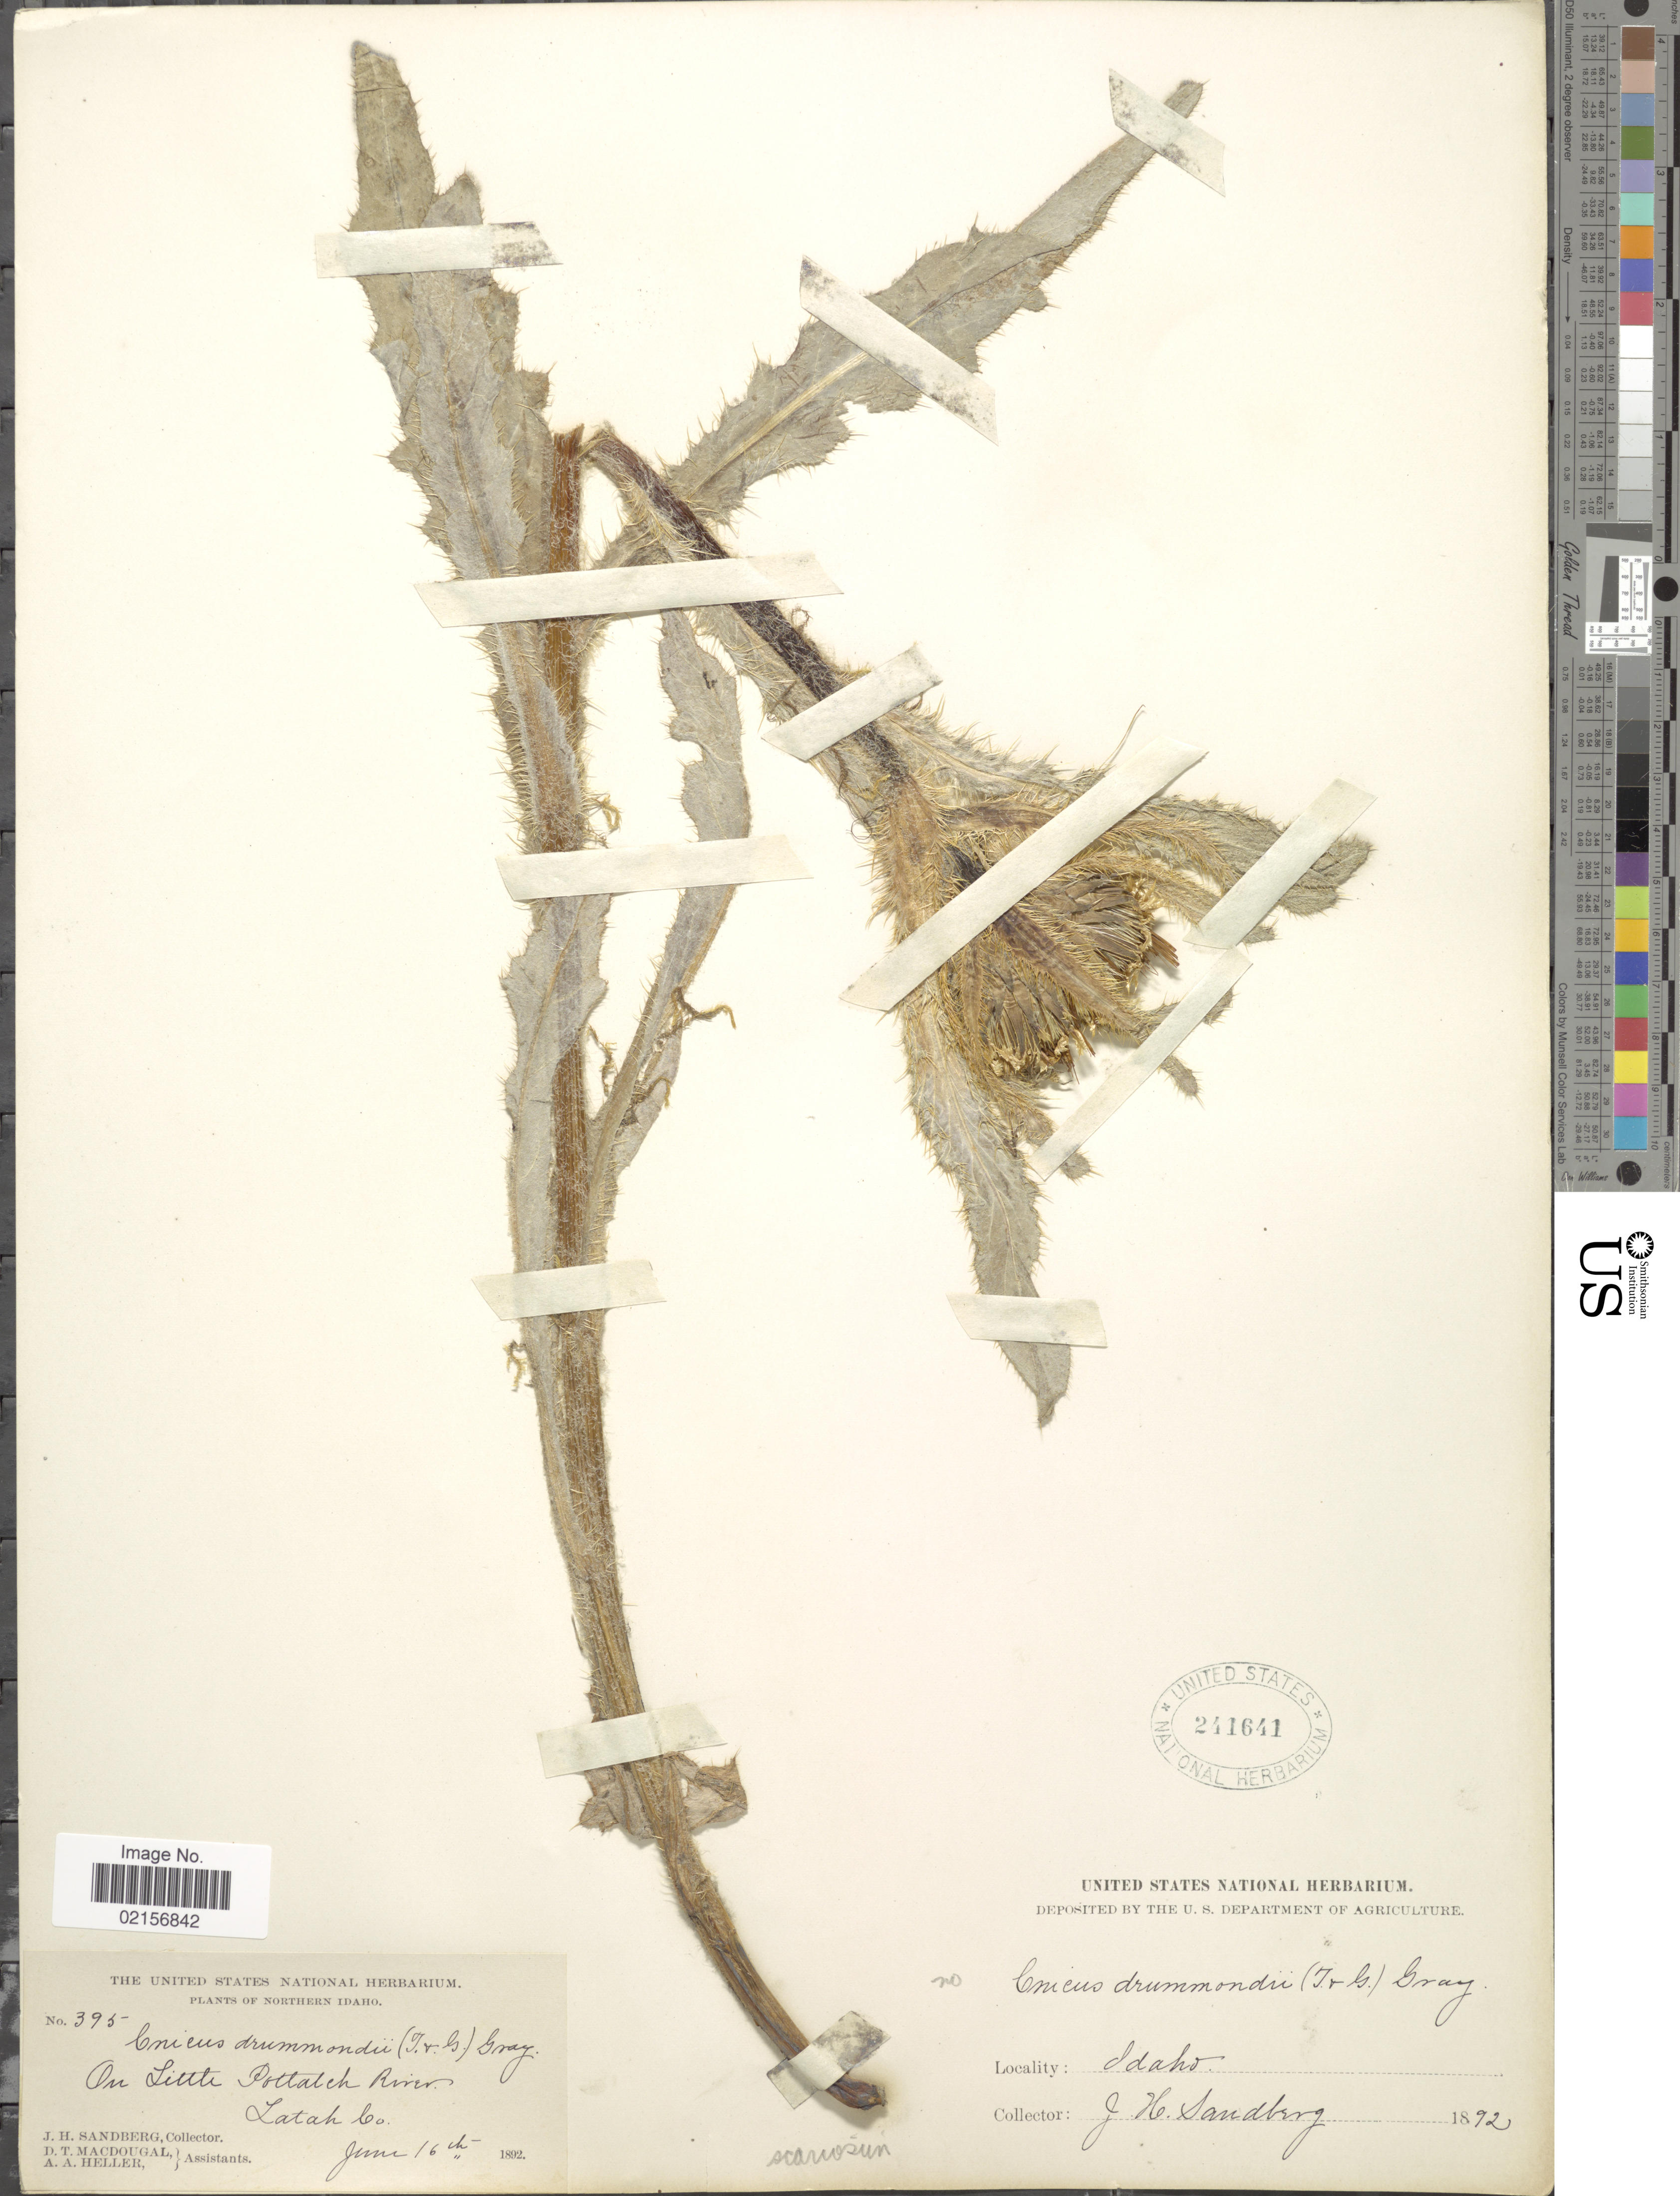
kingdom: Plantae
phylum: Tracheophyta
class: Magnoliopsida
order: Asterales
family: Asteraceae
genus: Cirsium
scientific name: Cirsium drummondii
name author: Torr. & A. Gray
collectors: J. H. Sandberg, D. T. MacDougal & A. A. Heller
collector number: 395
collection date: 1892-06-16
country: United States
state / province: Idaho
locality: Northern Idaho, on Little Potlatch River, Latah Co.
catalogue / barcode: US 241641